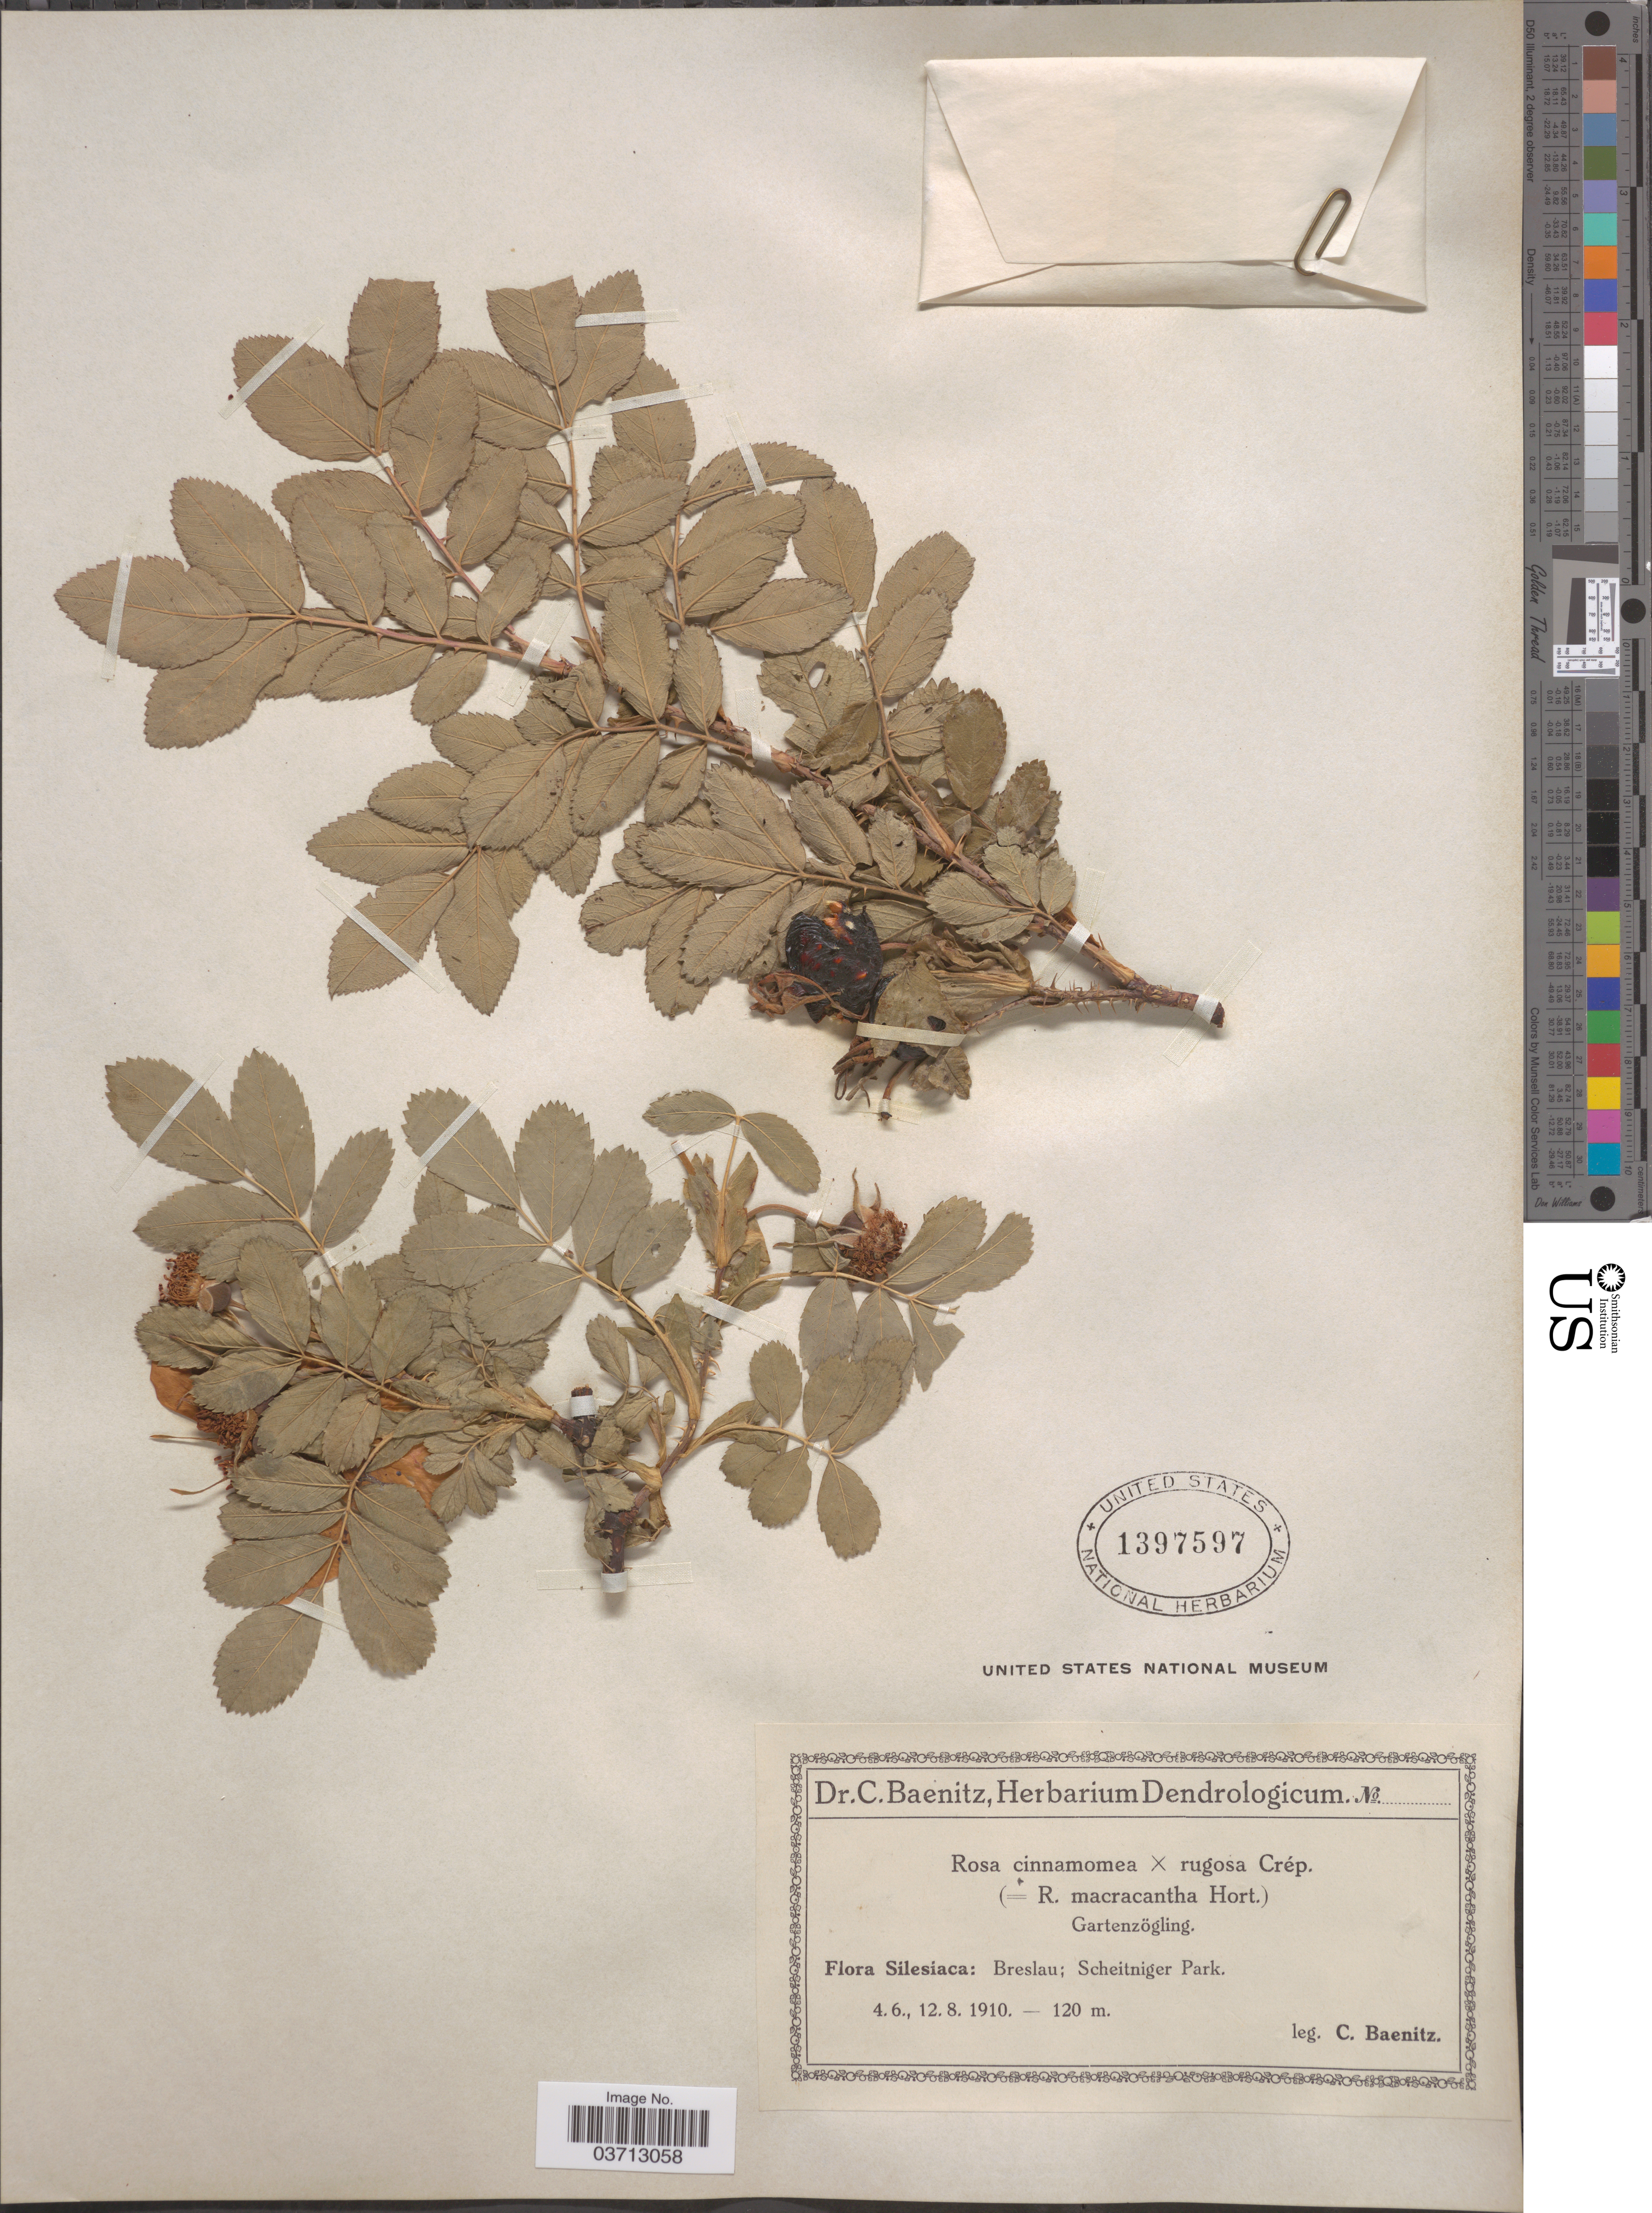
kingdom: Plantae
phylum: Tracheophyta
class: Magnoliopsida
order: Rosales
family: Rosaceae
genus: Rosa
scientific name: Rosa cinnamomea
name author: L.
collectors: C. G. Baenitz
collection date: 1910-06-04/1910-08-12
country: Poland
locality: Silesiaca: Breslau; Scheitniger Park.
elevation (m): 120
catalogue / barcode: US 1397597